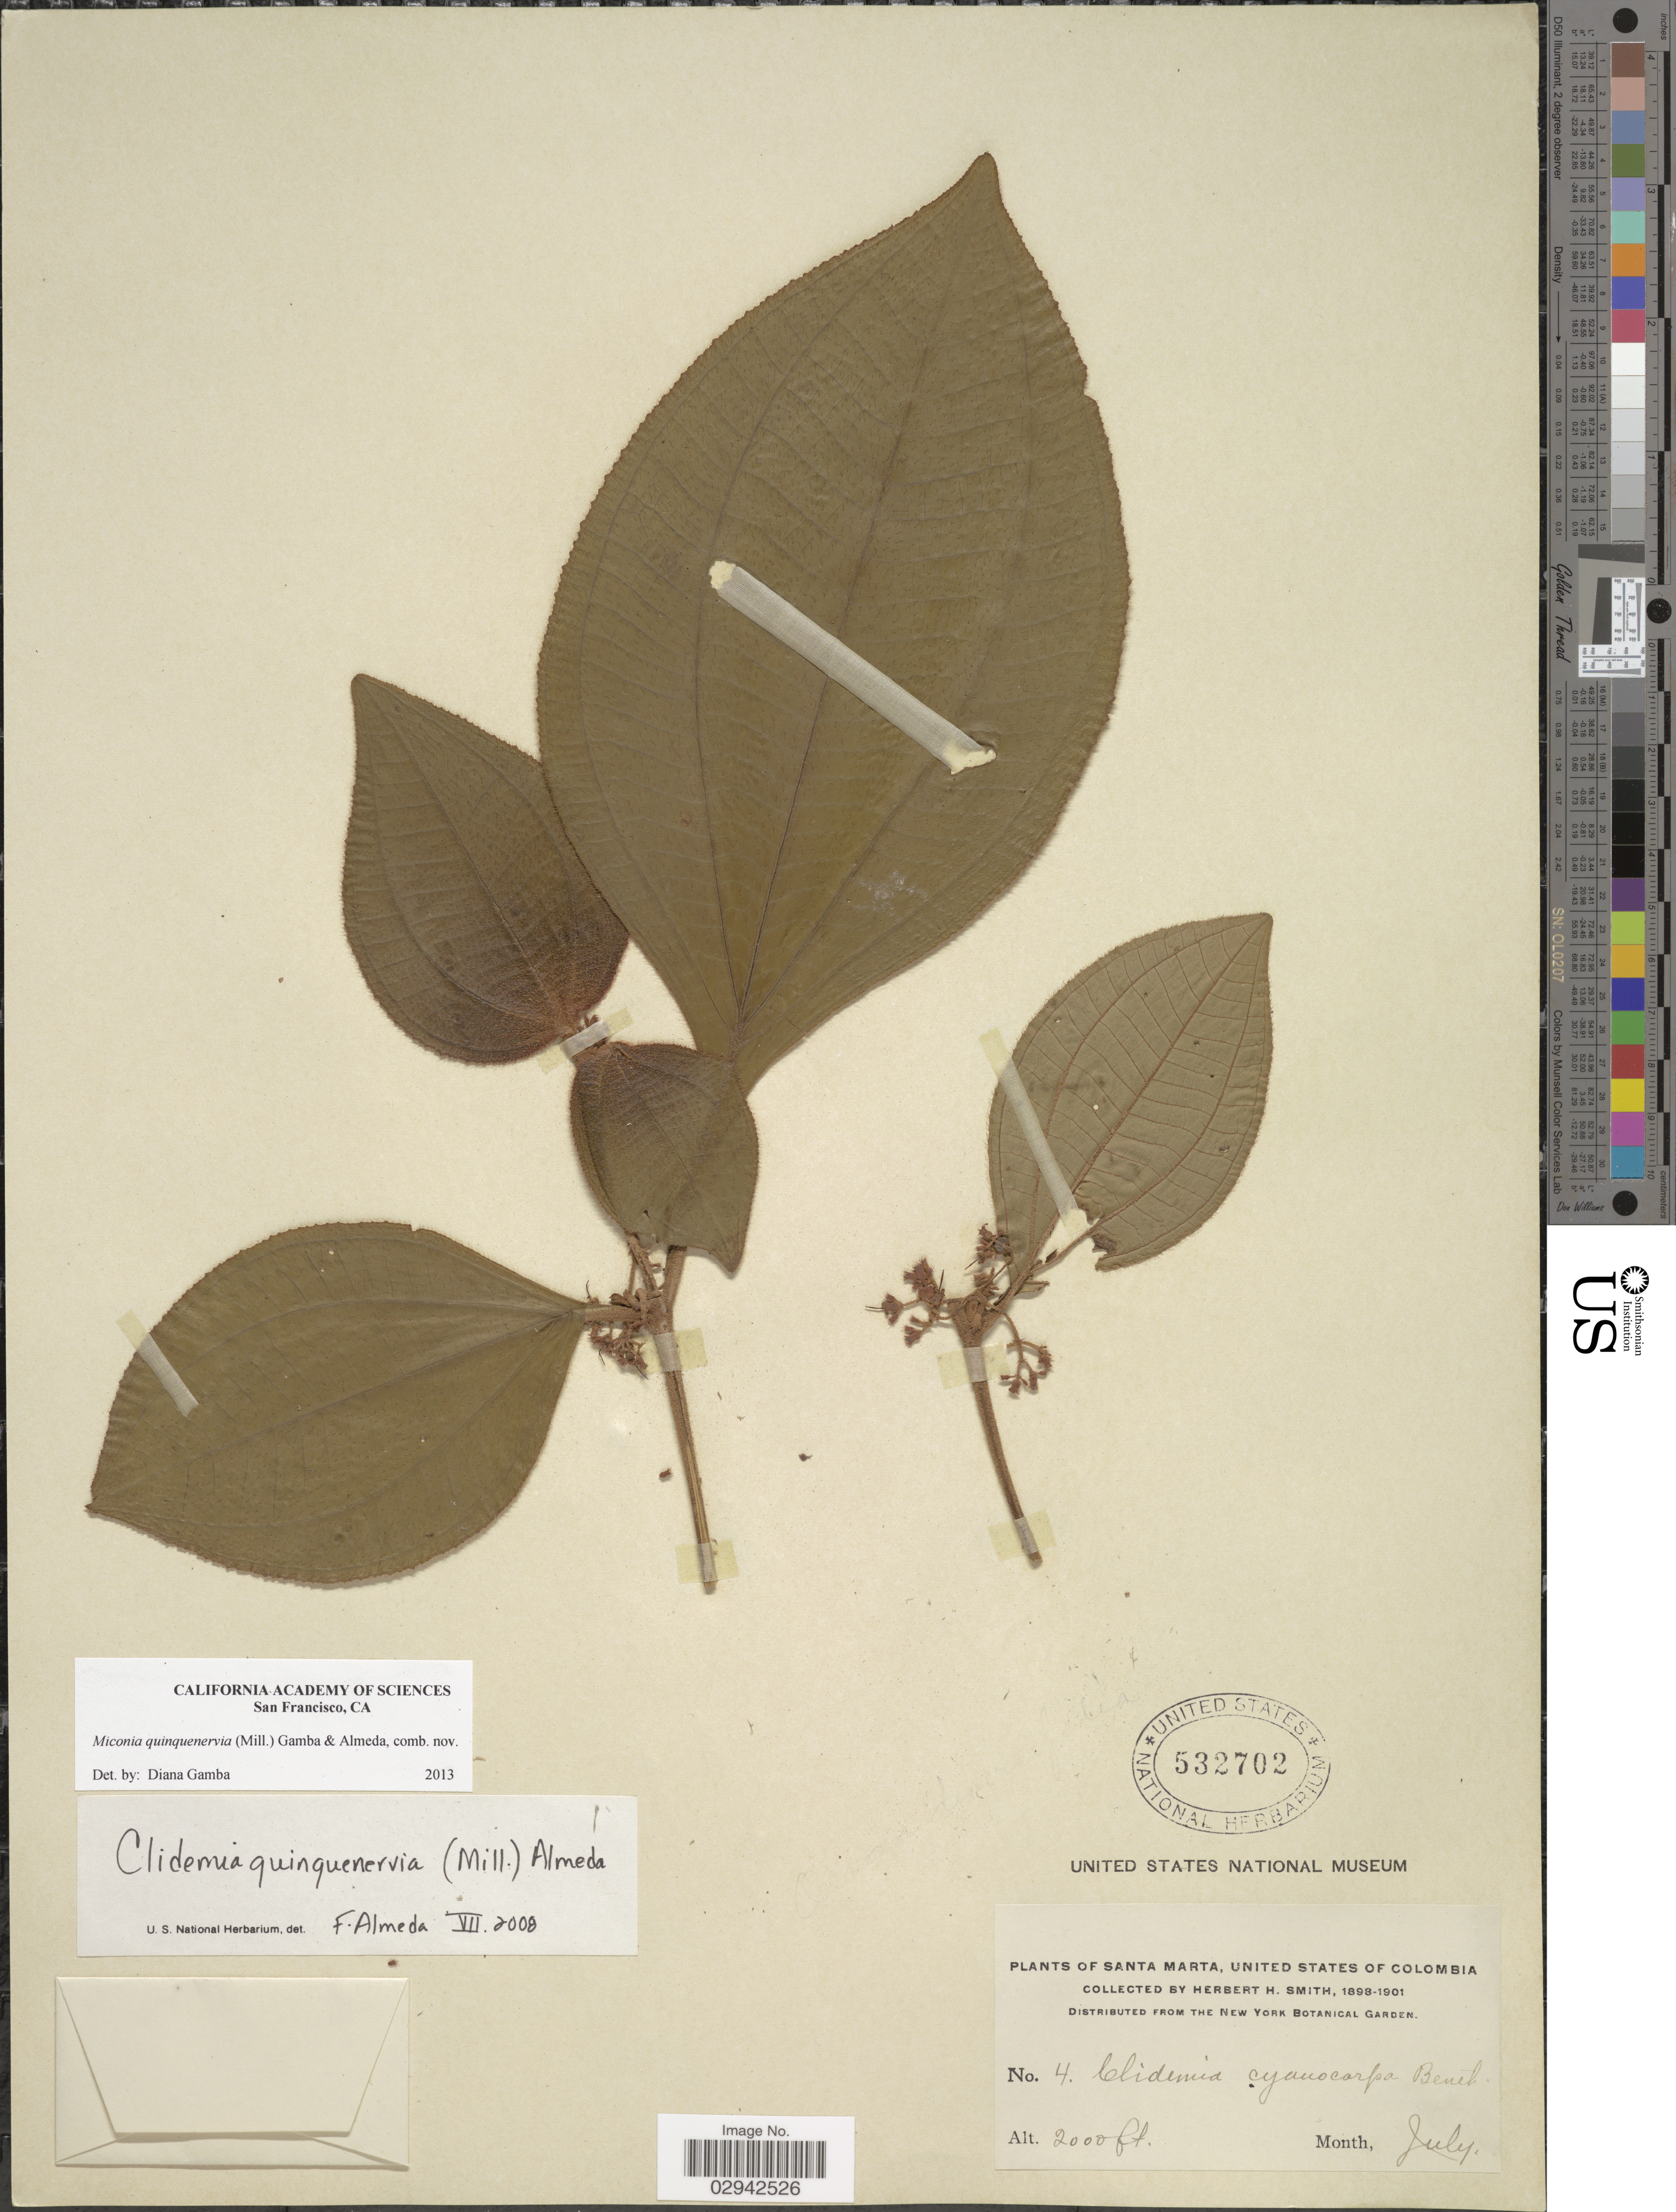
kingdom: Plantae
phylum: Tracheophyta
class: Magnoliopsida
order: Myrtales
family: Melastomataceae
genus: Miconia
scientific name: Miconia quinquenervia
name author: (Mill.) Gamba & Almeda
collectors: Herbert H. Smith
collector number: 4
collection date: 1898-07/1901-07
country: Colombia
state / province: Magdalena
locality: Santa Marta, United States of Colombia.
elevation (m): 610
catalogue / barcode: US 532702